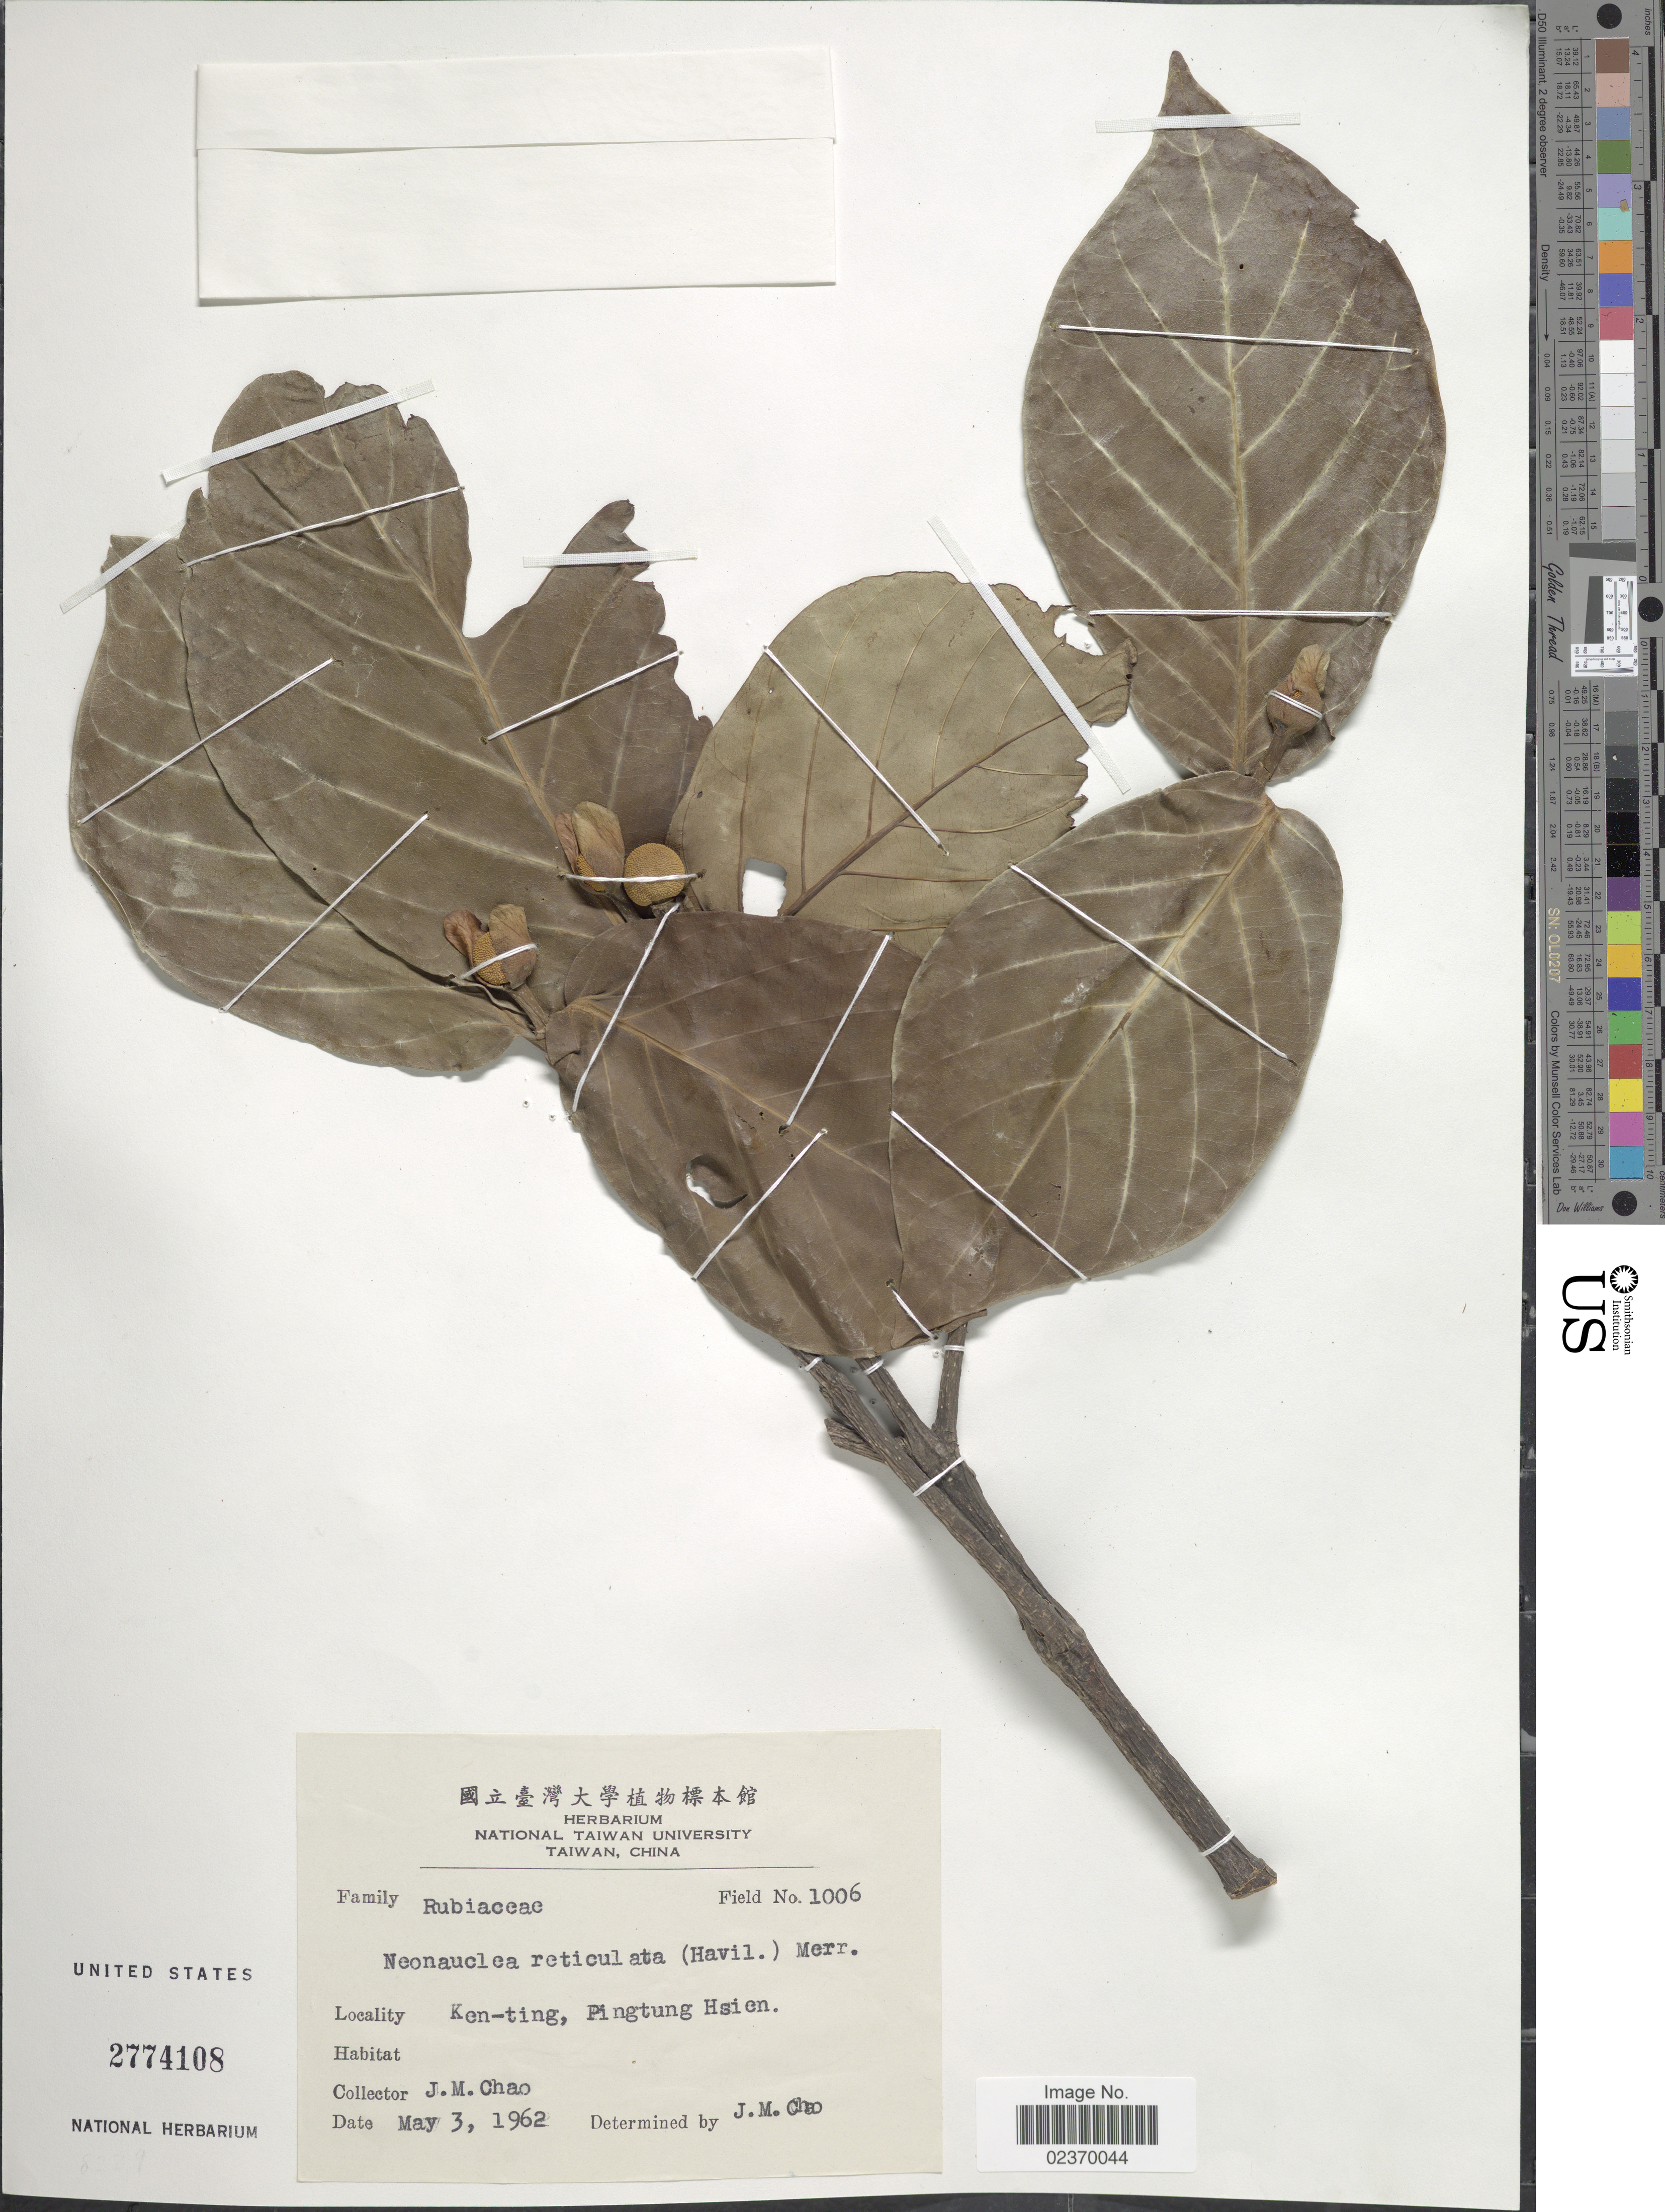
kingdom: Plantae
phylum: Tracheophyta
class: Magnoliopsida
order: Gentianales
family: Rubiaceae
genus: Neonauclea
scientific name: Neonauclea reticulata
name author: (Havil.) Merr.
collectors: J. Chao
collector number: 1006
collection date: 1962-05-03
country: Taiwan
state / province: Pingtung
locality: Kent-ting, Pingtung Hsien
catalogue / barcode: US 2774108